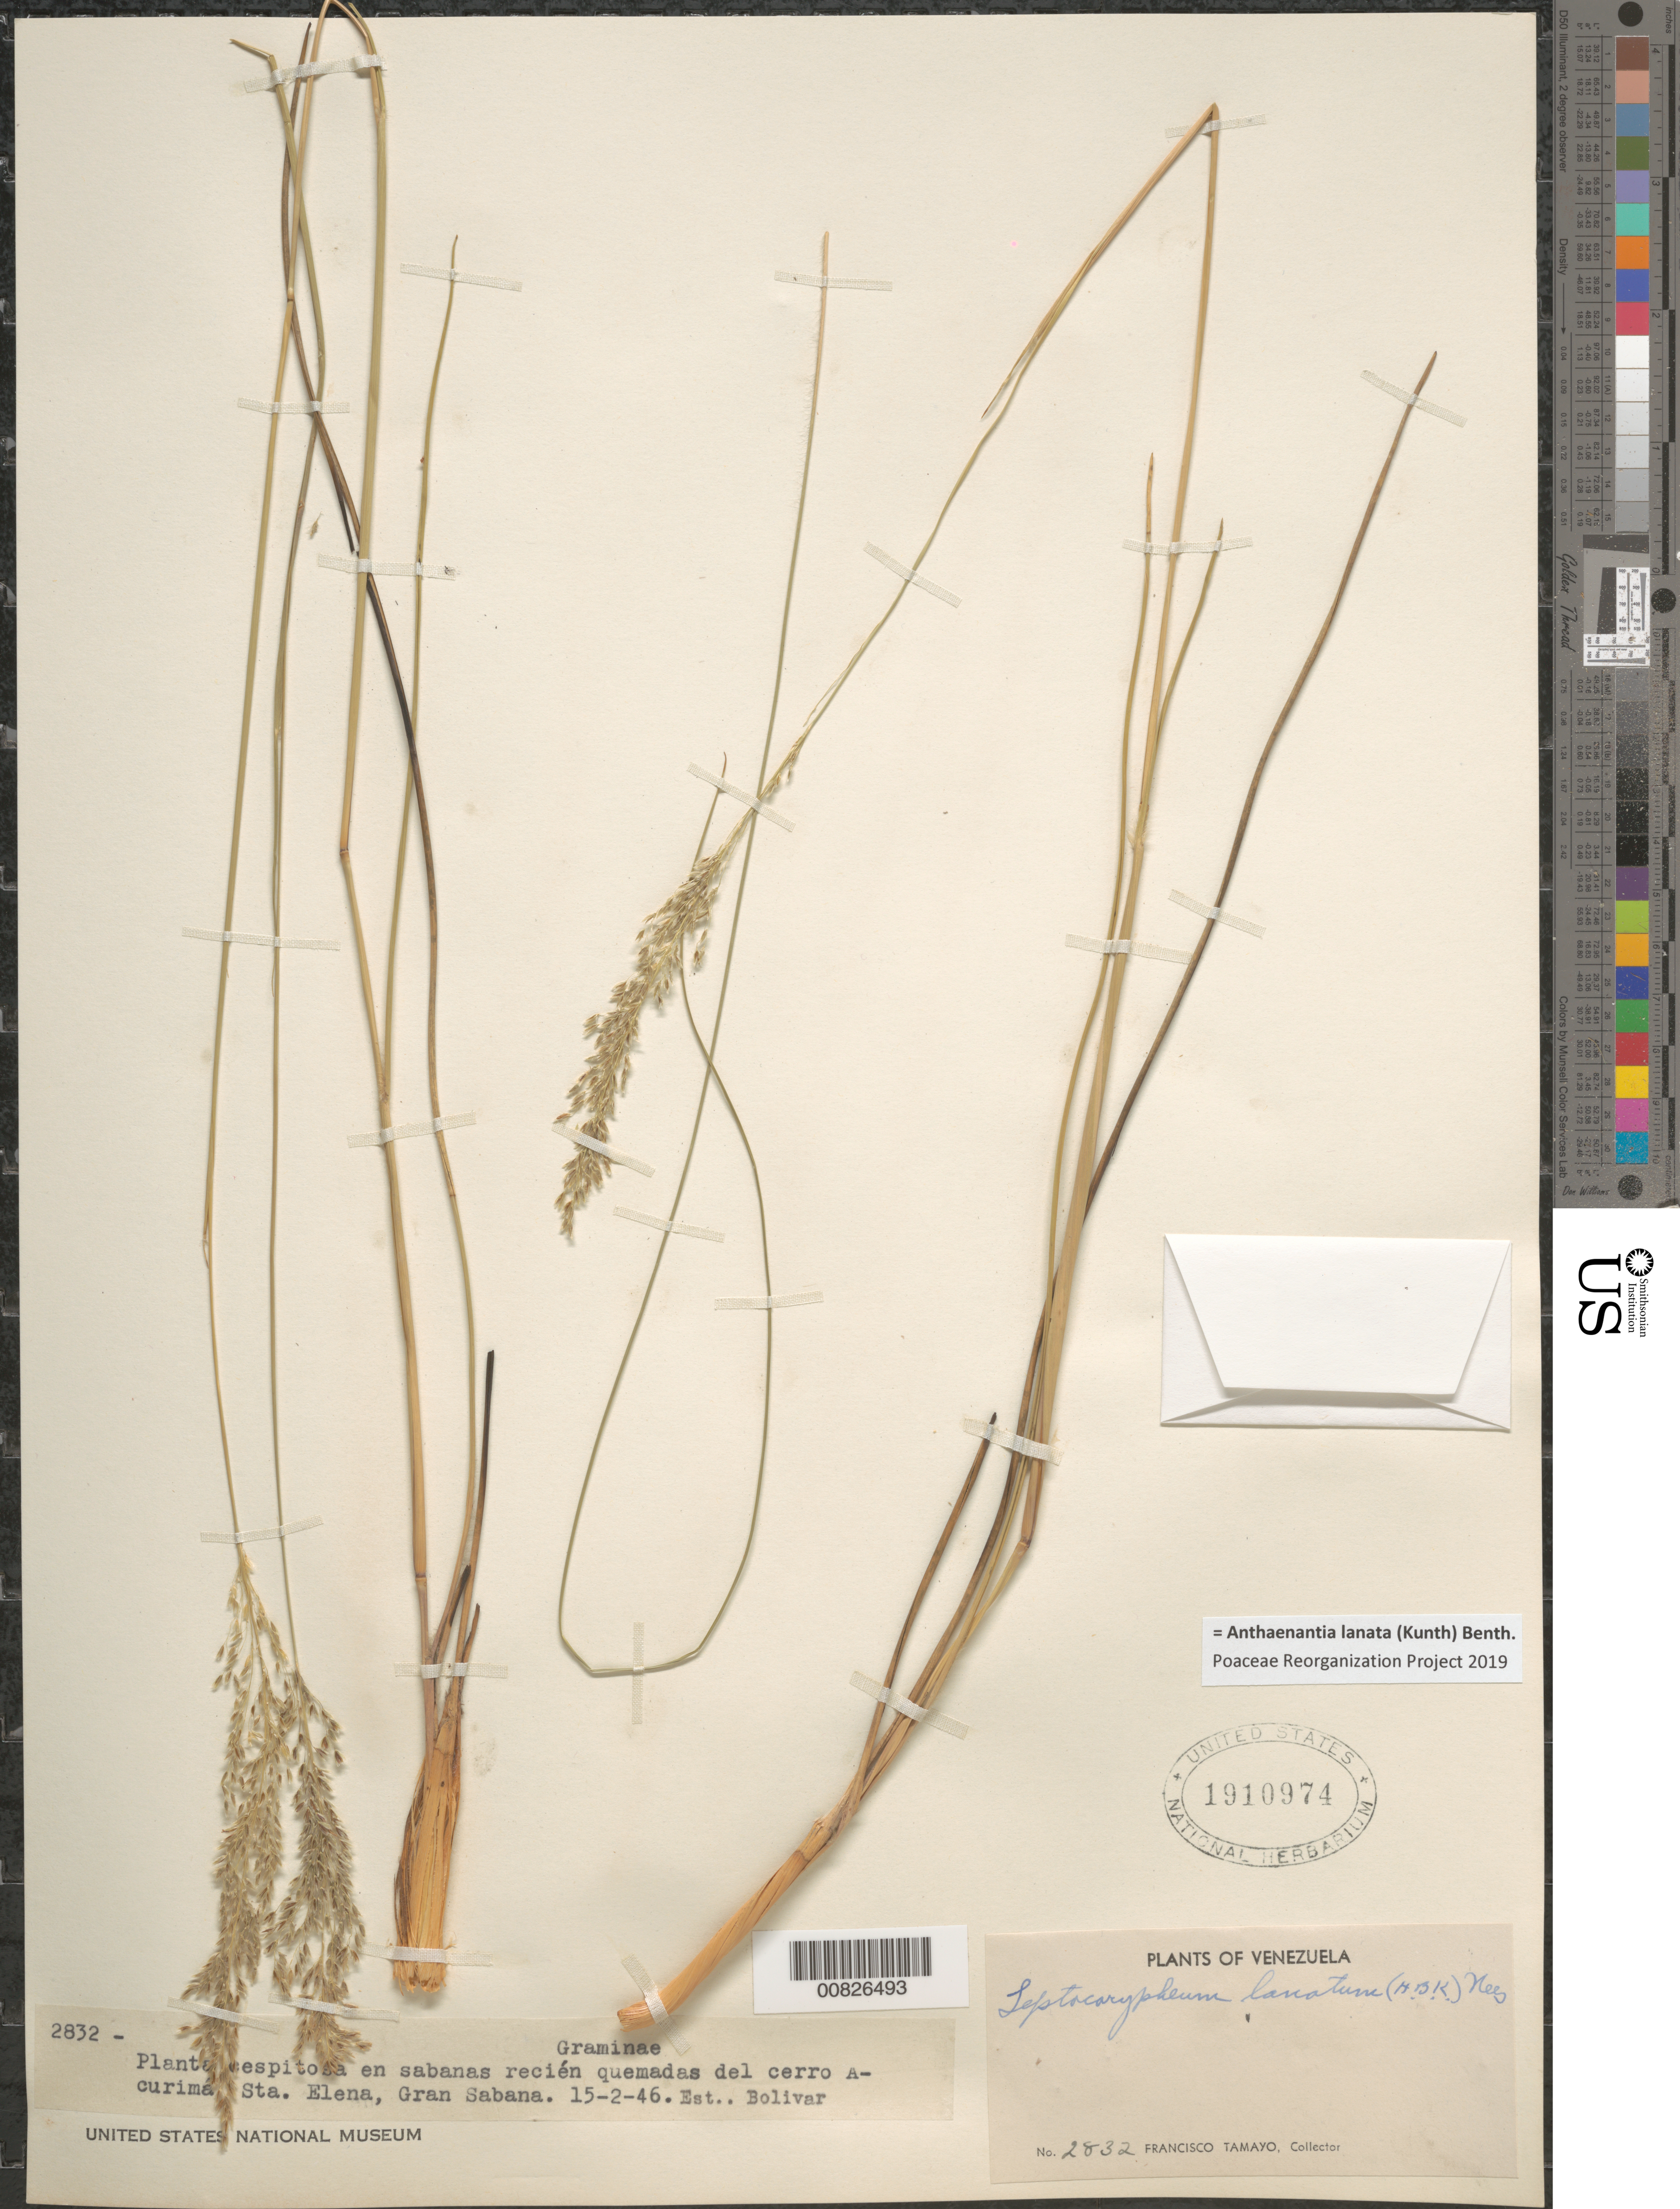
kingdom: Plantae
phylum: Tracheophyta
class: Liliopsida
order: Poales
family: Poaceae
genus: Leptocoryphium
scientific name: Leptocoryphium lanatum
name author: (Kunth) Nees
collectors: F. Tamayo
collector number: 2832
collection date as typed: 15-Feb-46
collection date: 1946-02-15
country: Venezuela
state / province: Bolívar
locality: Gran Sabana, Sta. Elena, Cerro de Acurimá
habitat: Sabanas recien quemadas del cerro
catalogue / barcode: US 1910974